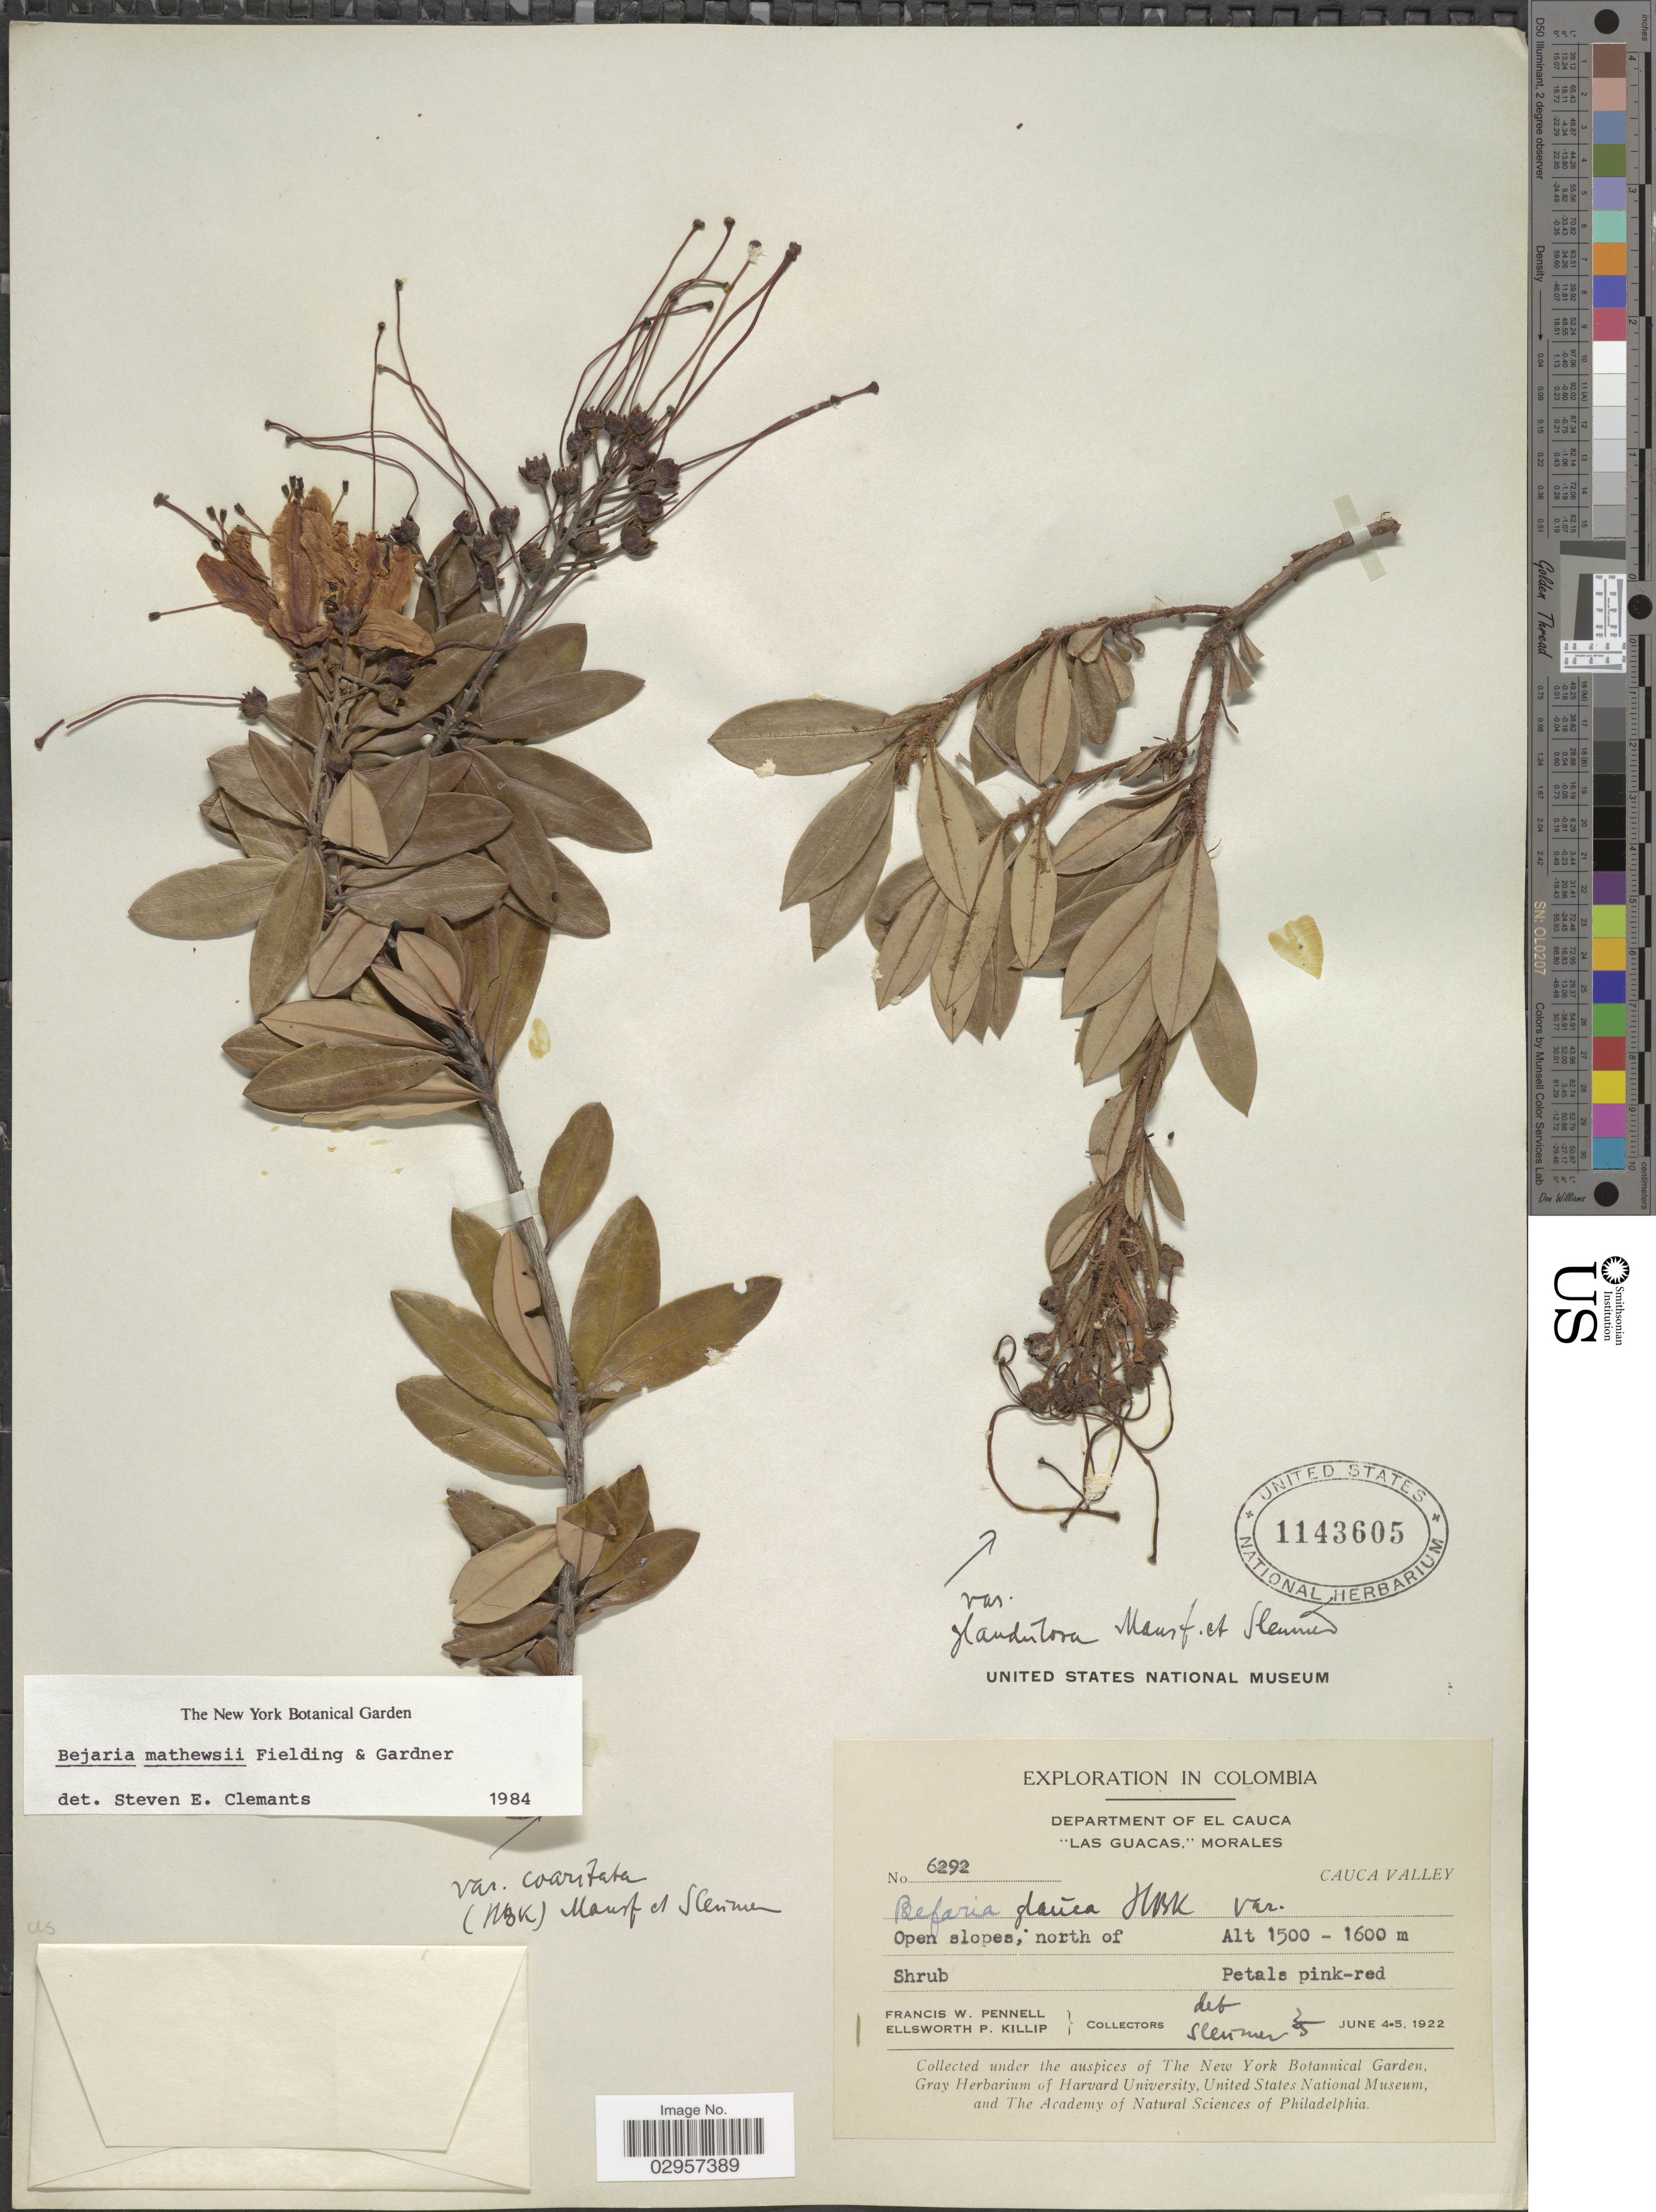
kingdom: Plantae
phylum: Tracheophyta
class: Magnoliopsida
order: Ericales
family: Ericaceae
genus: Bejaria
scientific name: Bejaria mathewsii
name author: Fielding & Gardner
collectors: F. W. Pennell & E. P. Killip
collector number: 6292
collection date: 1922-06-04/1922-06-05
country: Colombia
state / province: Cauca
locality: Department of El Cauca, "Las Guacas", Morales, Cauca Valley.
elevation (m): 1500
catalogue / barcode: US 1143605